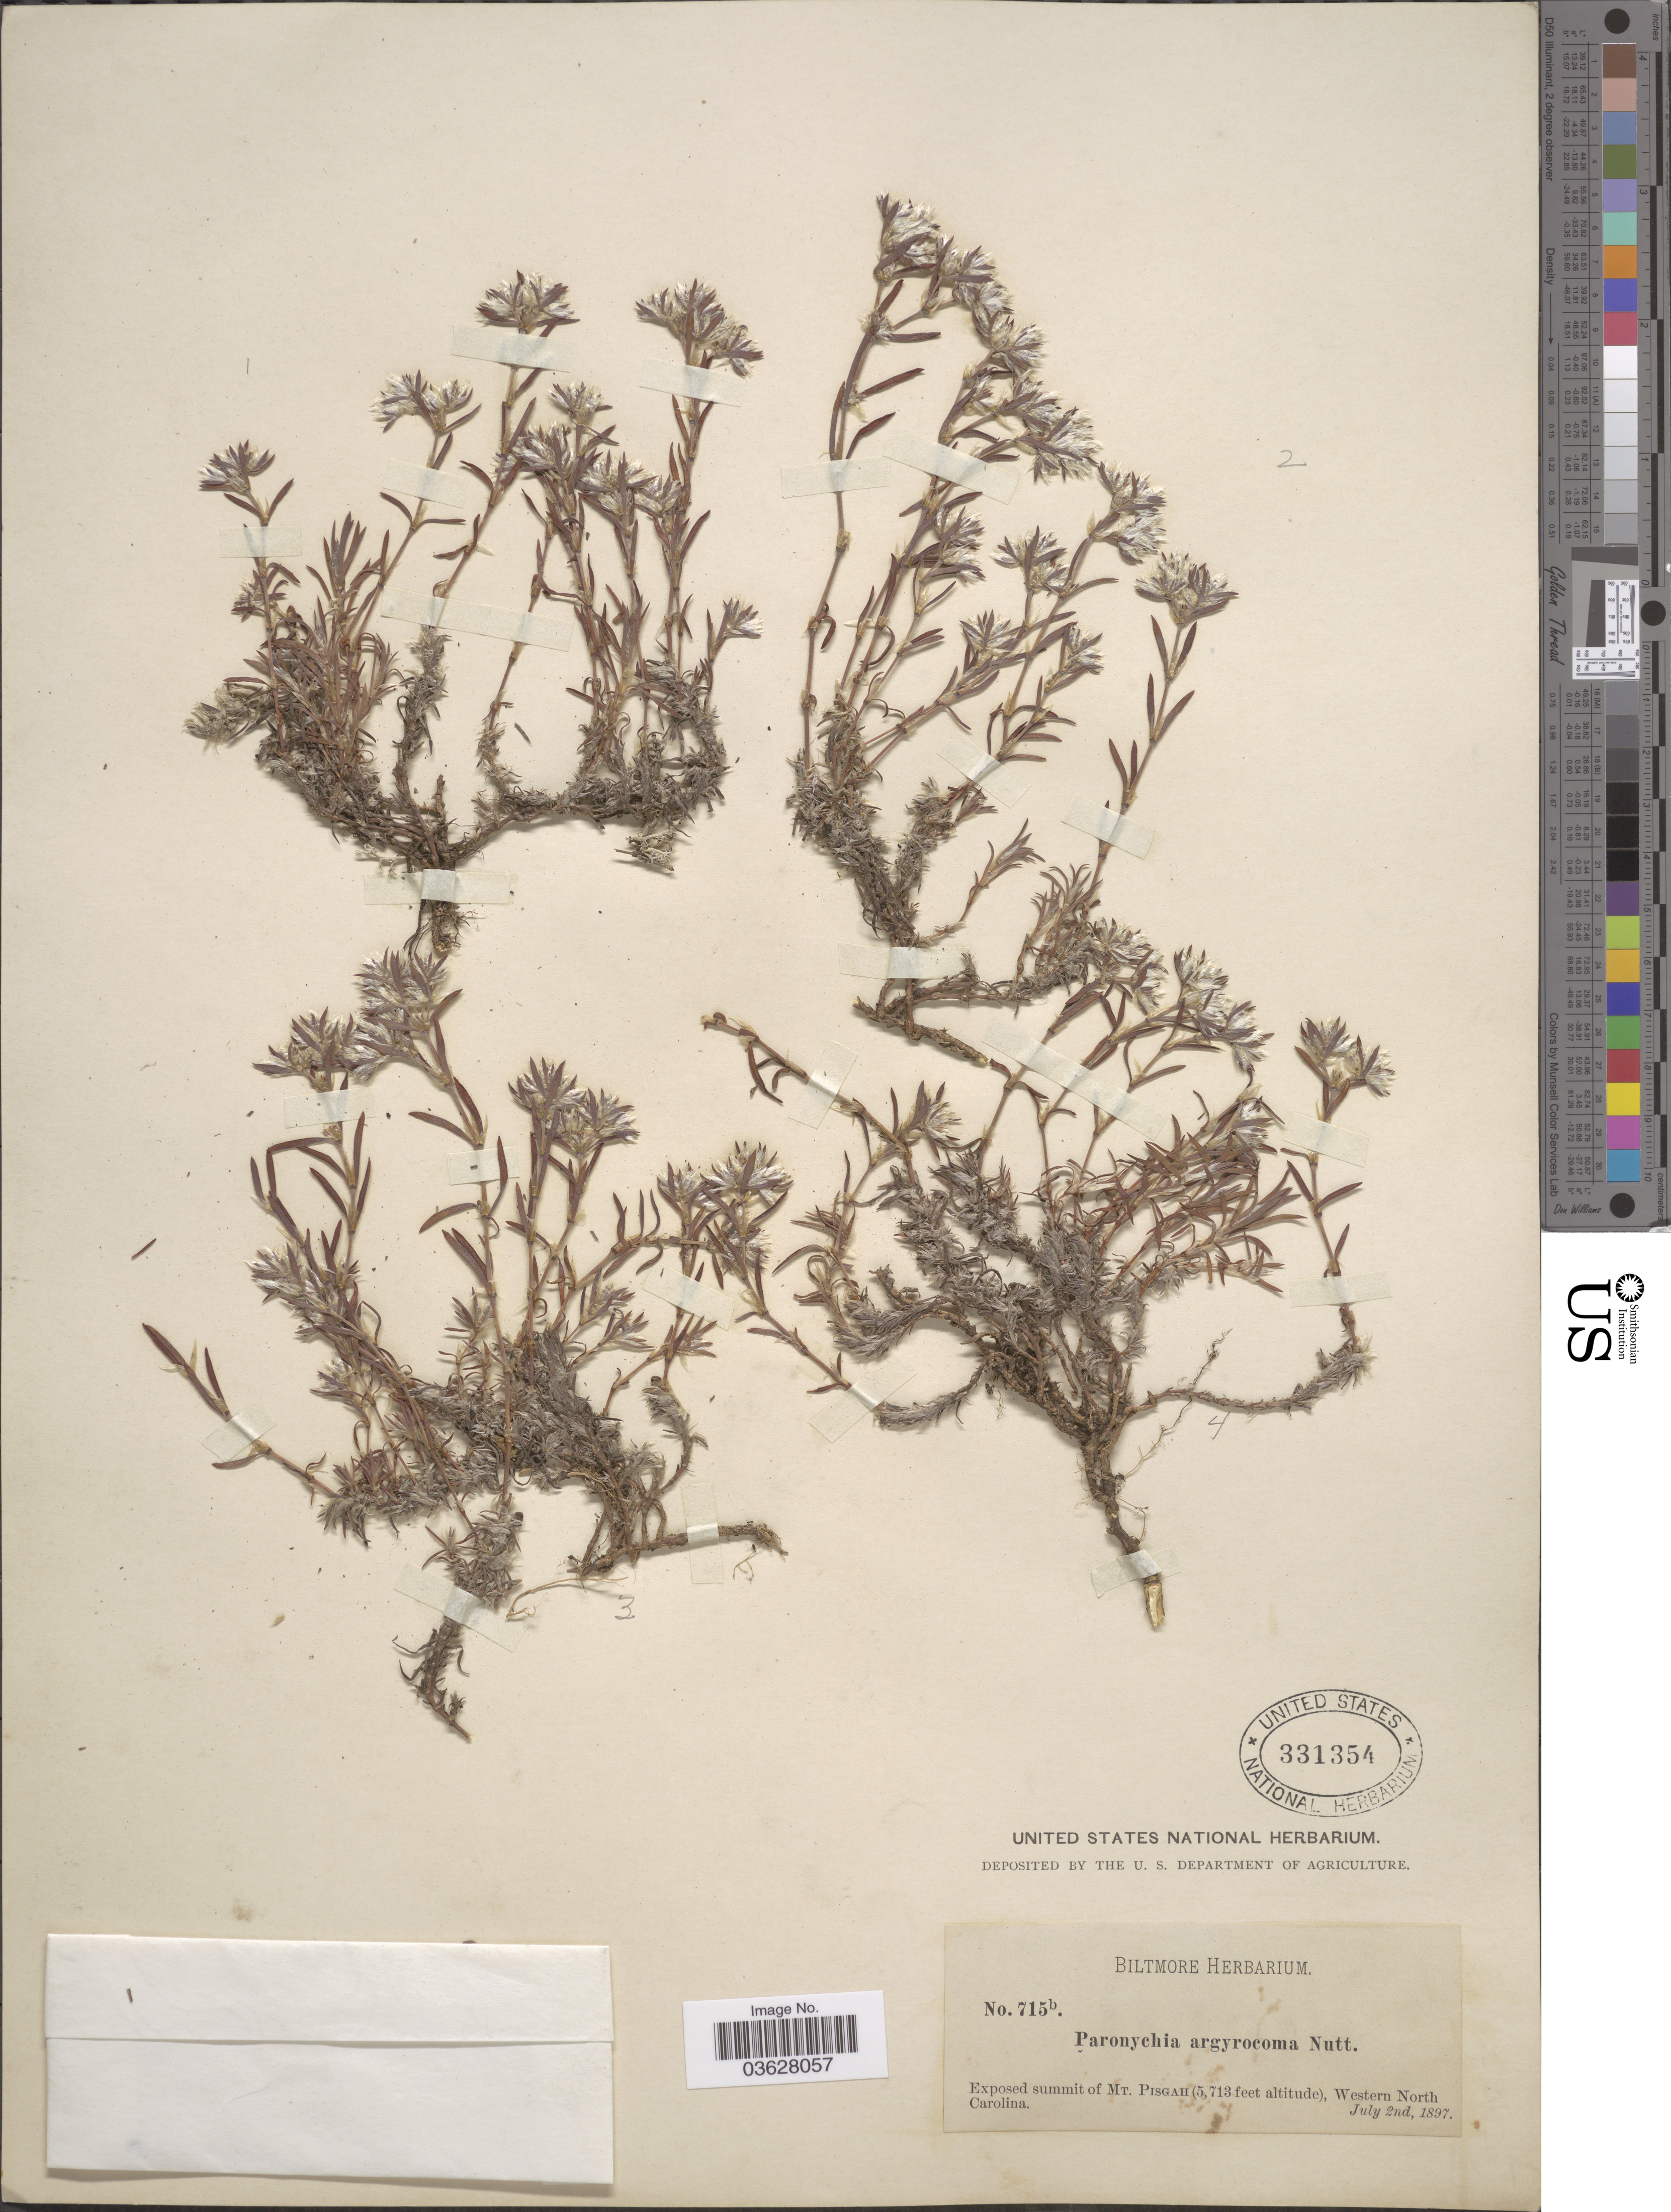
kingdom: Plantae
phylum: Tracheophyta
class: Magnoliopsida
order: Caryophyllales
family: Caryophyllaceae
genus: Paronychia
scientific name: Paronychia argyrocoma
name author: (Michx.) Nutt.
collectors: ex herb. Biltmore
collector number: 715b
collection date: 1897-07-02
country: United States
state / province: North Carolina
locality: Summit of Mt. Pisgah, Western North Carolina.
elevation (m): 1741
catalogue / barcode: US 331354